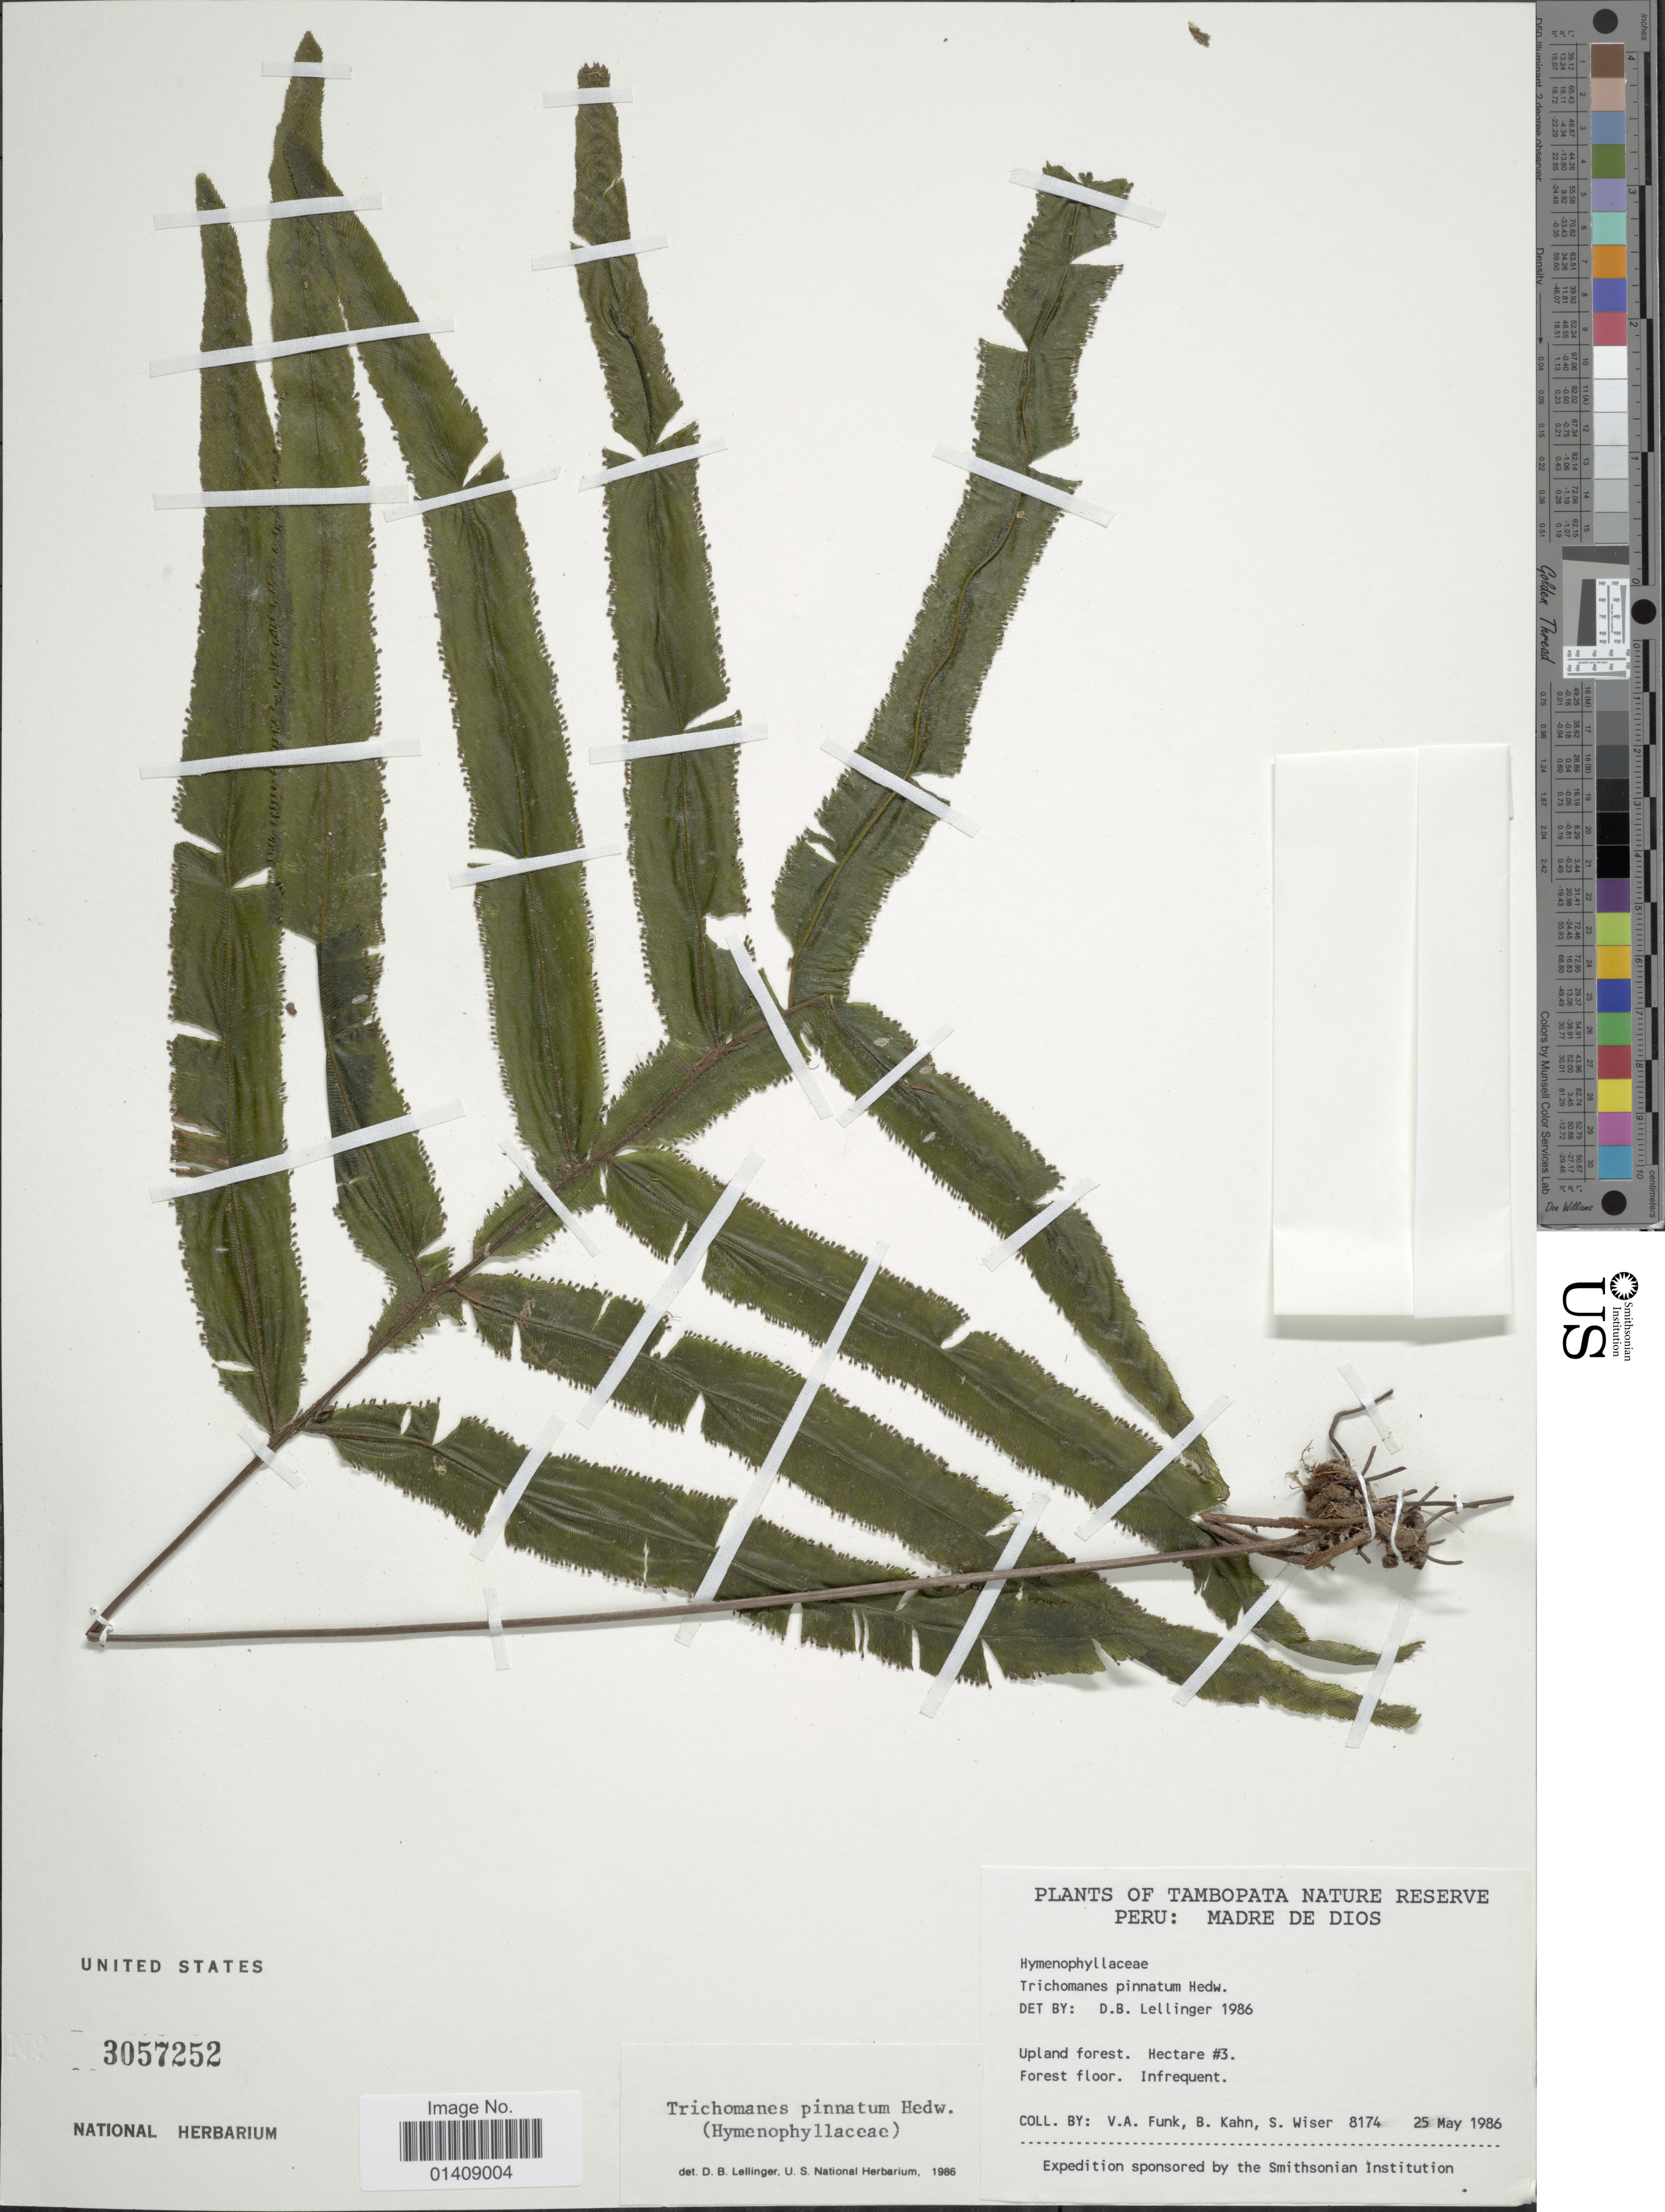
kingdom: Plantae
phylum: Tracheophyta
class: Polypodiopsida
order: Hymenophyllales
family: Hymenophyllaceae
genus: Trichomanes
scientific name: Trichomanes longifolium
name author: Desv.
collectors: V. Funk, B. Kahn & S. Wiser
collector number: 8174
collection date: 1986-05-25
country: Peru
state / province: Madre de Dios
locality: Tambopata Nature Reserve. Upland forest. Hectare #3. Forest floor. Infrequent.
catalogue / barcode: US 3057252